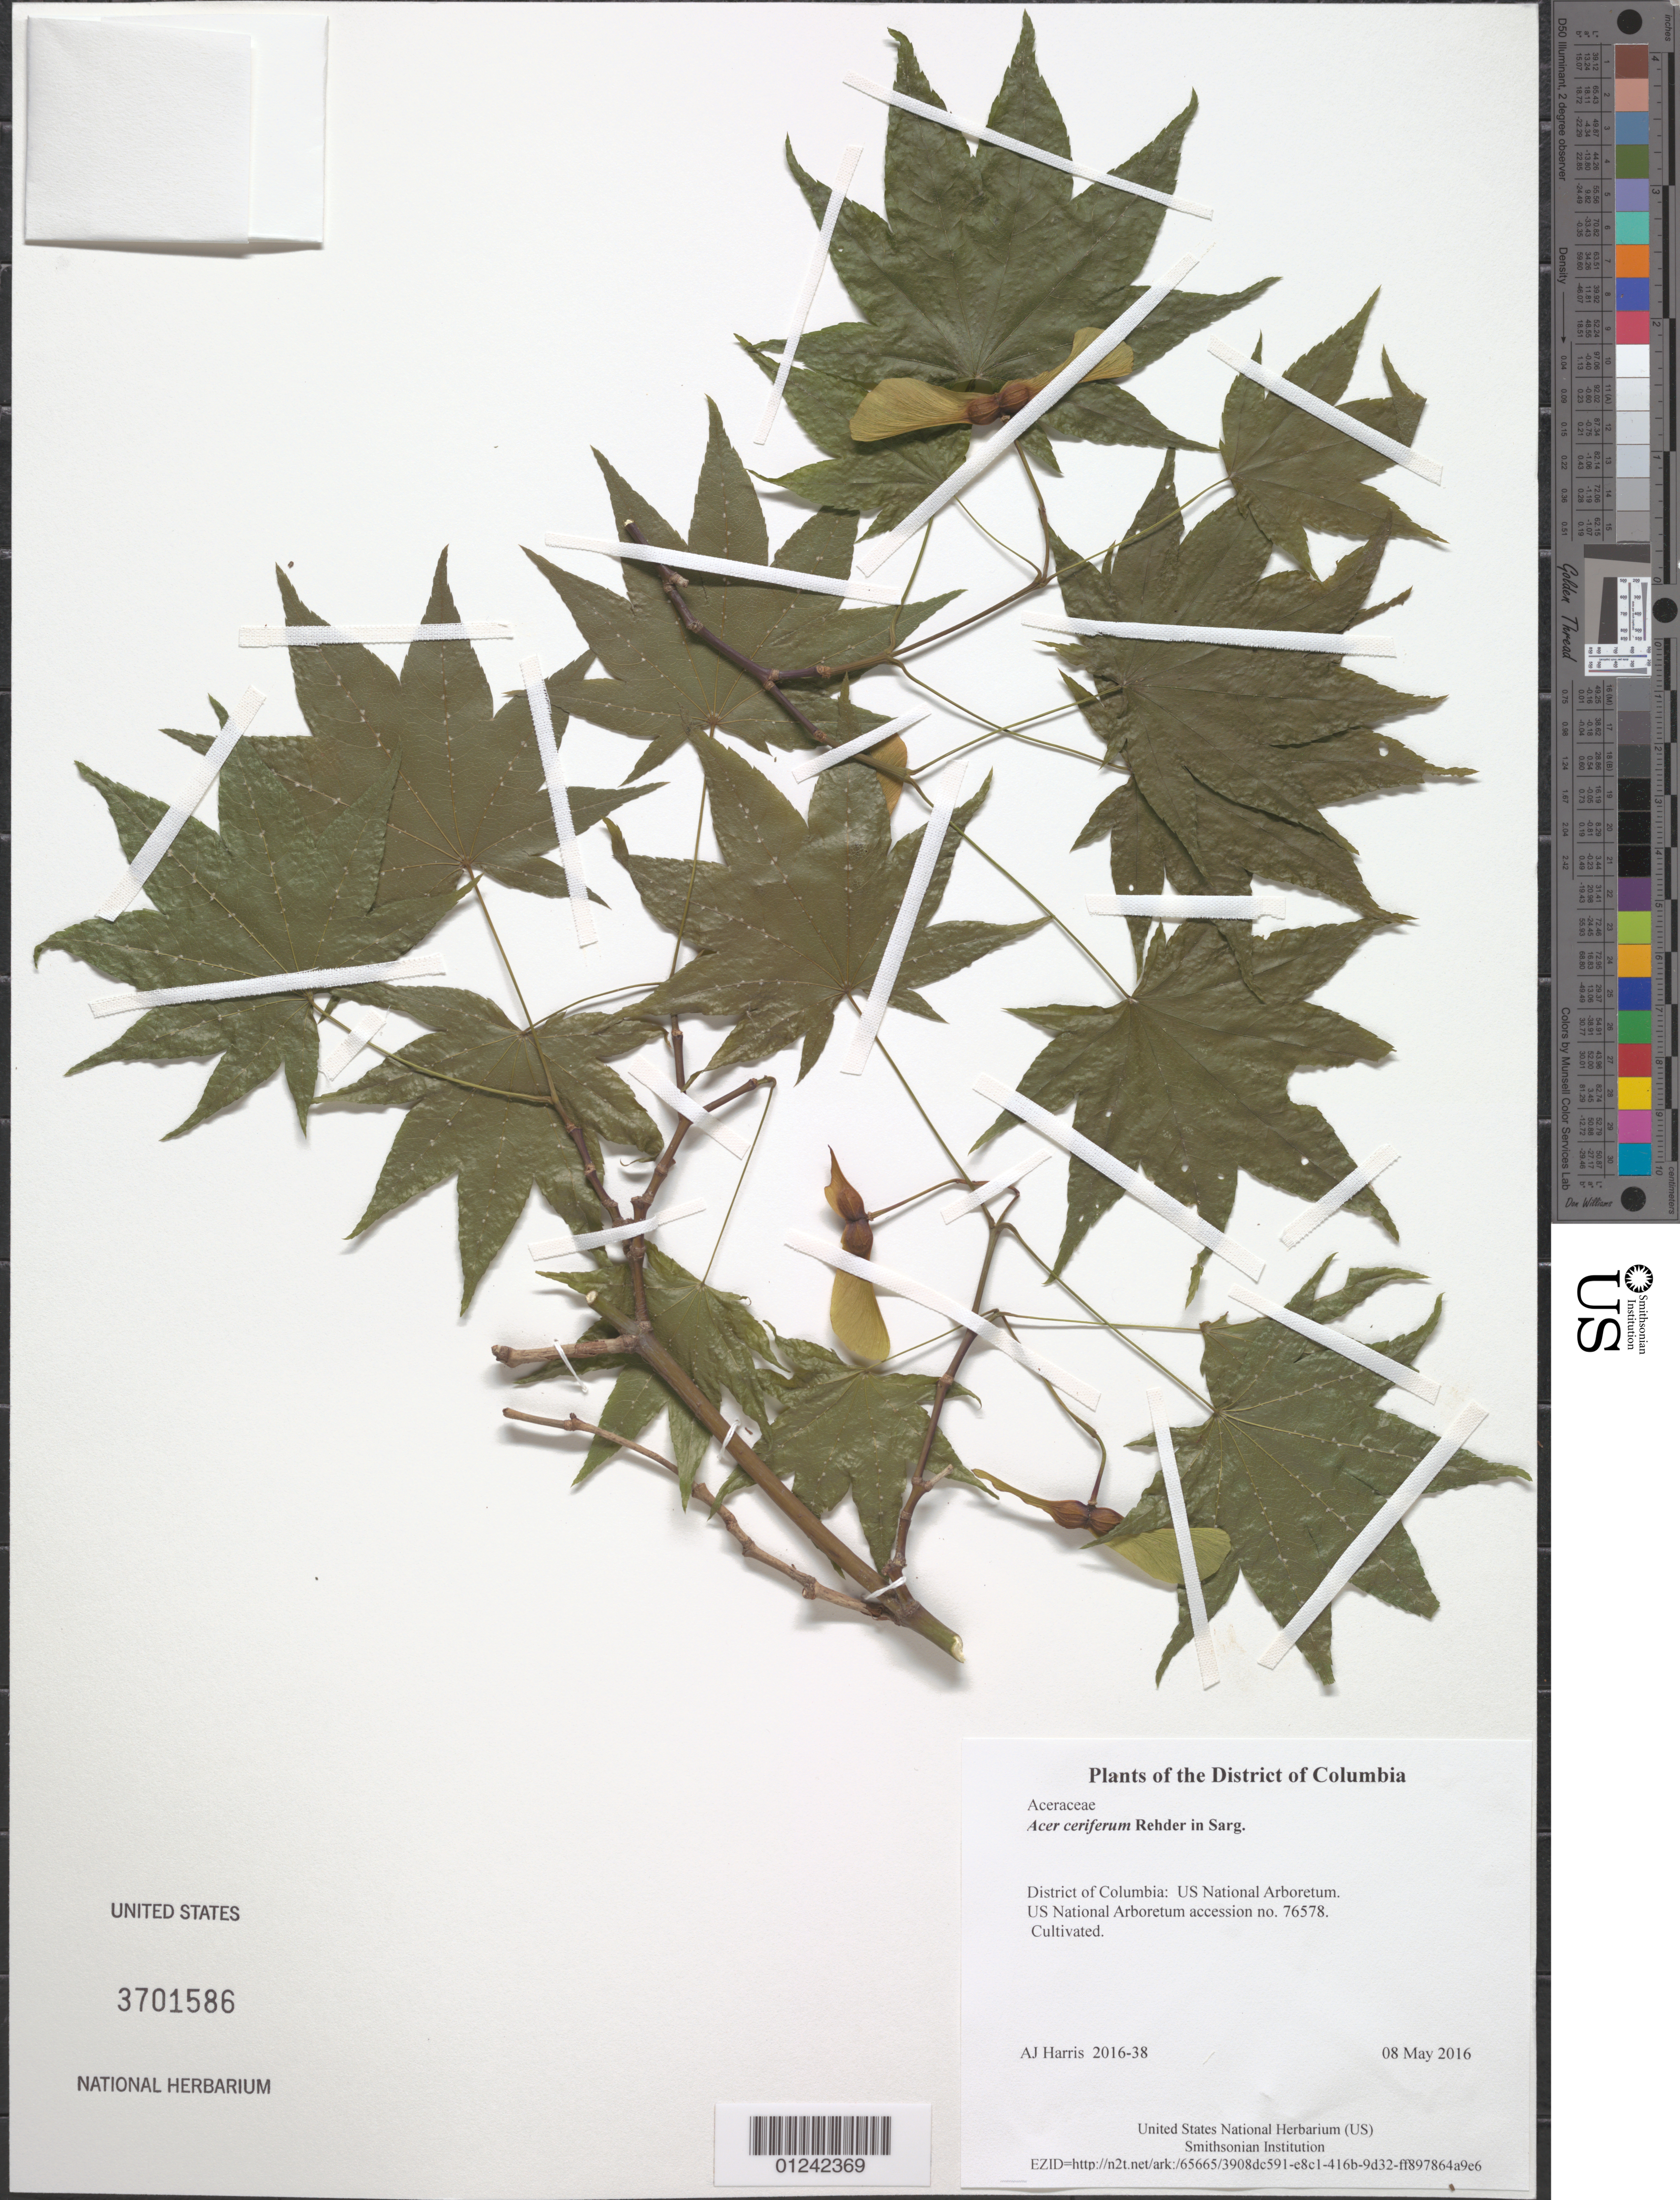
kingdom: Plantae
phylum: Tracheophyta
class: Magnoliopsida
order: Sapindales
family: Sapindaceae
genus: Acer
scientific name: Acer ceriferum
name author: Rehder in Sarg.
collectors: A. J. Harris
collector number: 2016-38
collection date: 2016-05-08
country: United States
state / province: District of Columbia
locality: US National Arboretum.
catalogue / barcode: US 3701586